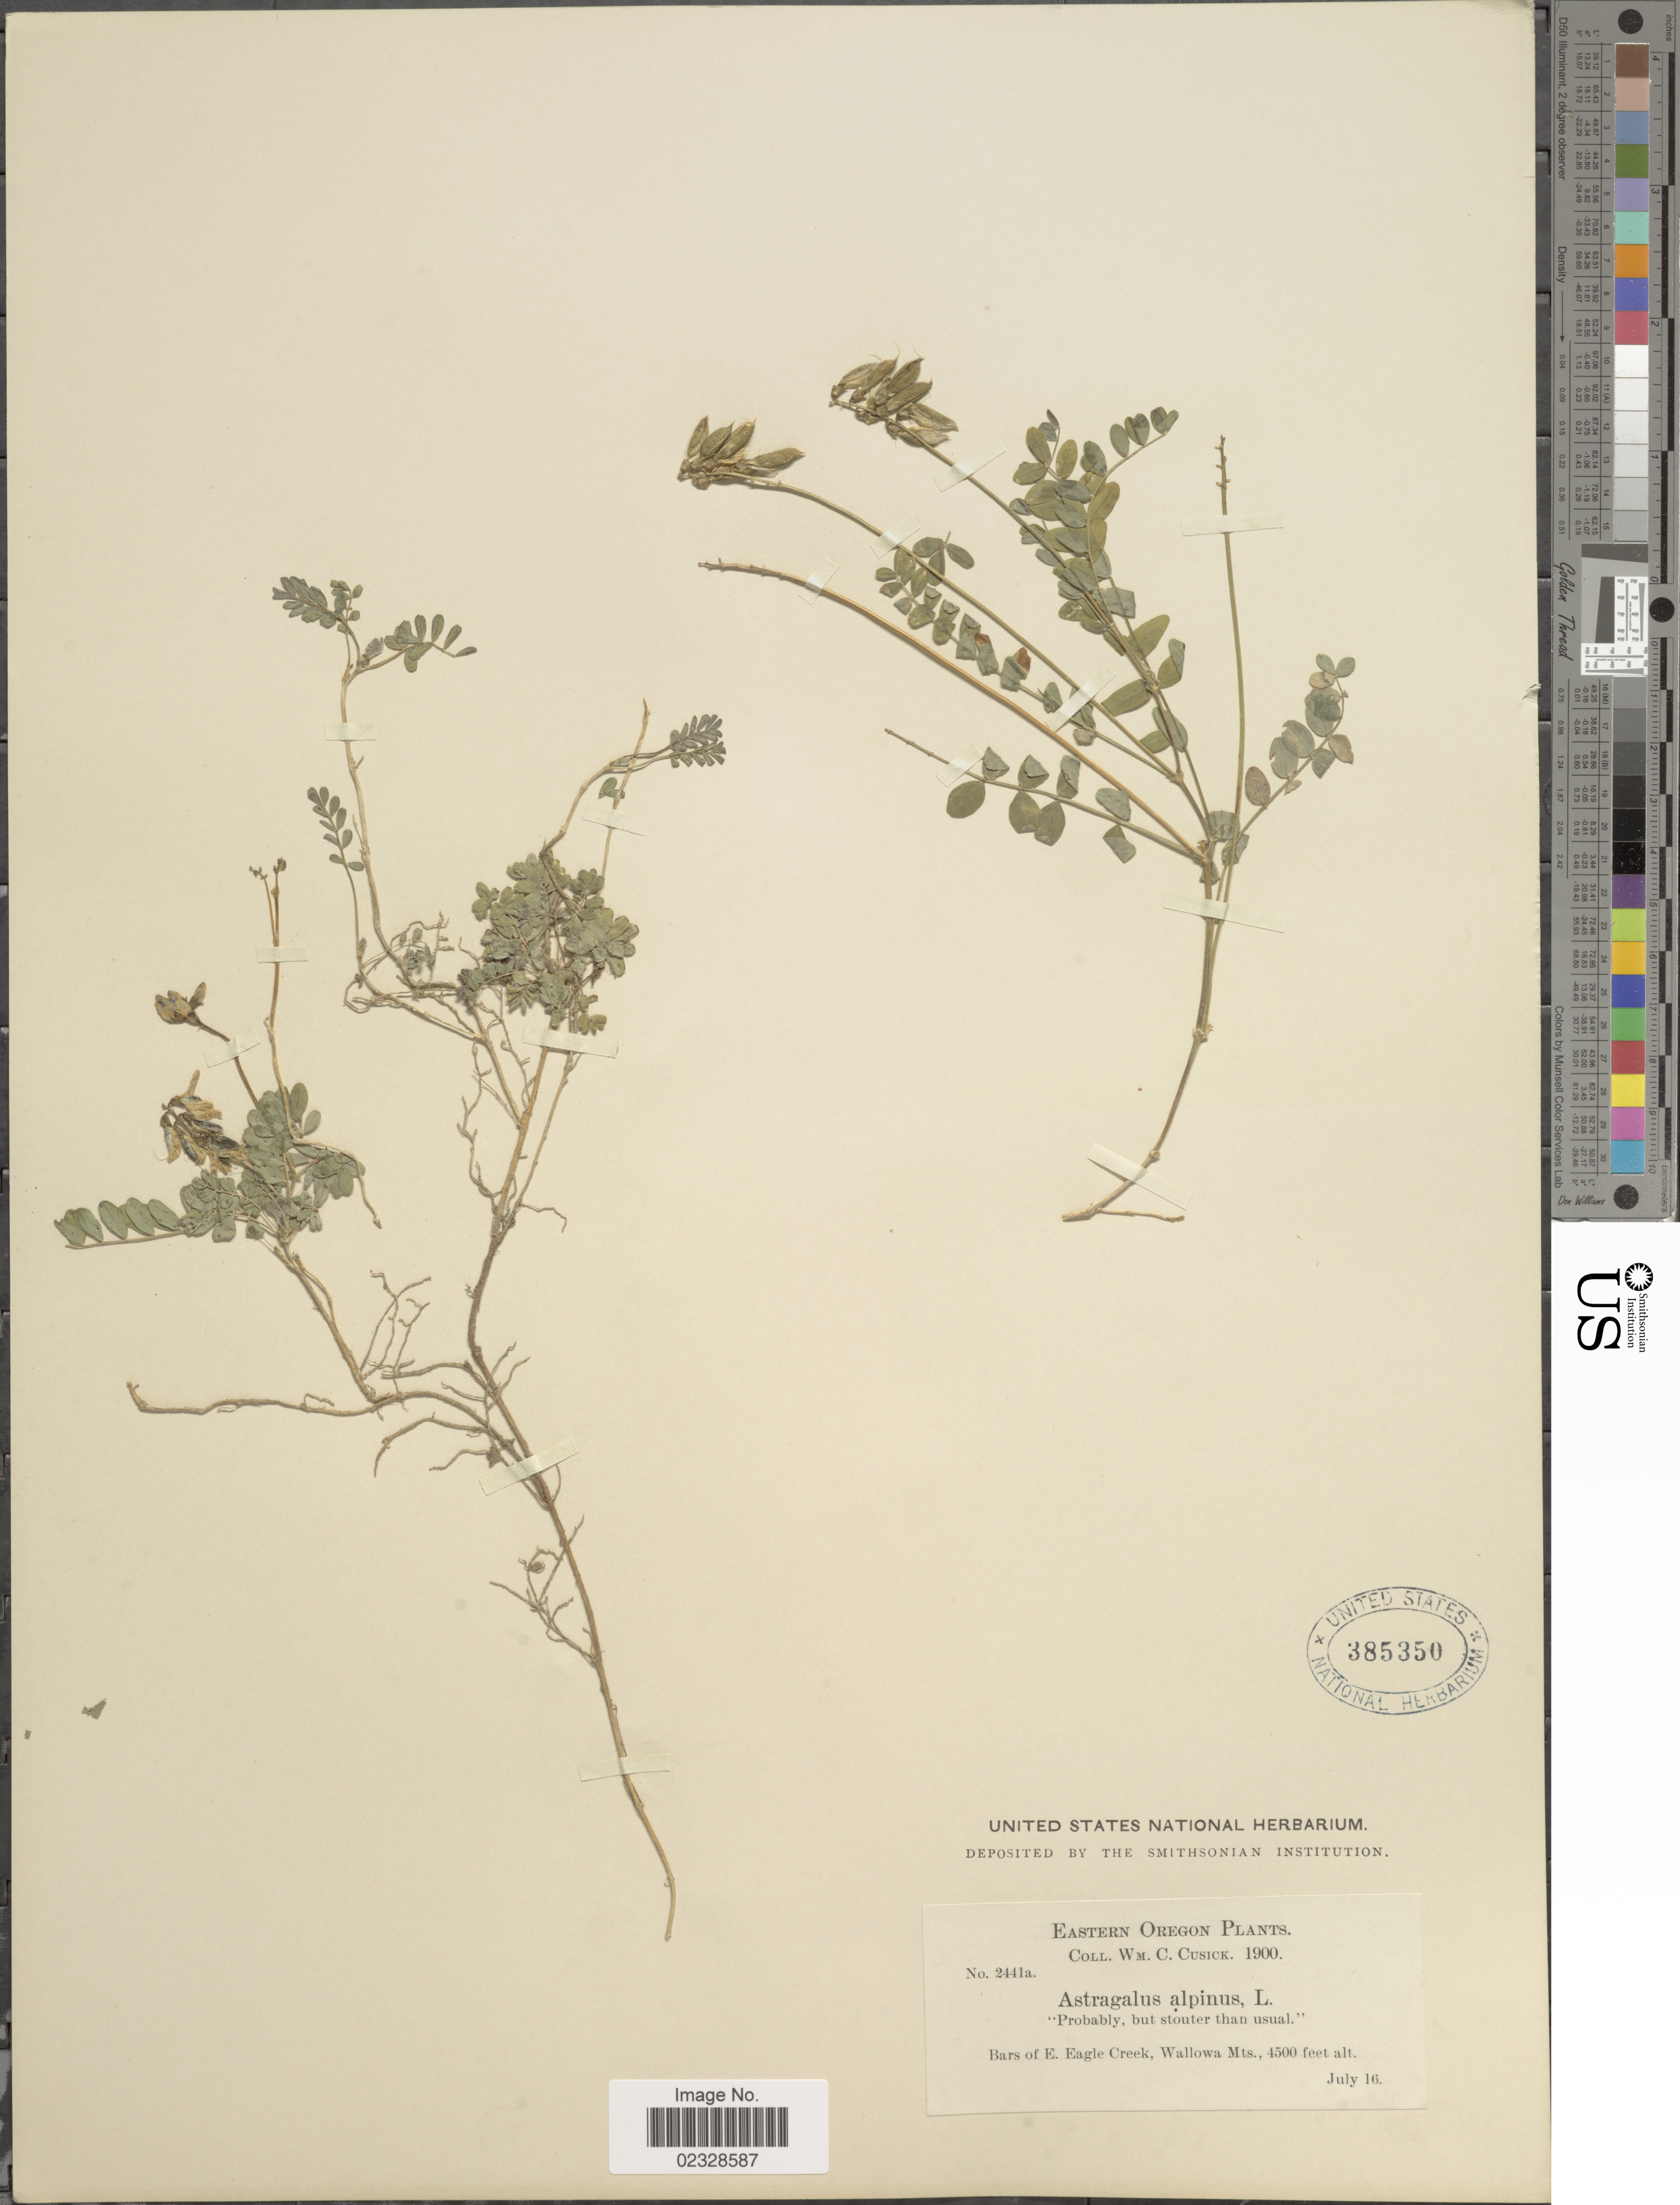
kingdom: Plantae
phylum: Tracheophyta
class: Magnoliopsida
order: Fabales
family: Fabaceae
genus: Astragalus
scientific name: Astragalus alpinus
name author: L.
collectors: W. C. Cusick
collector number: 2441a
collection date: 1900-07-16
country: United States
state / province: Oregon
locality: Eastern Oregon. Bars of E. Eagle Creek, Wallowa Mts.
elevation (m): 1372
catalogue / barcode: US 385350